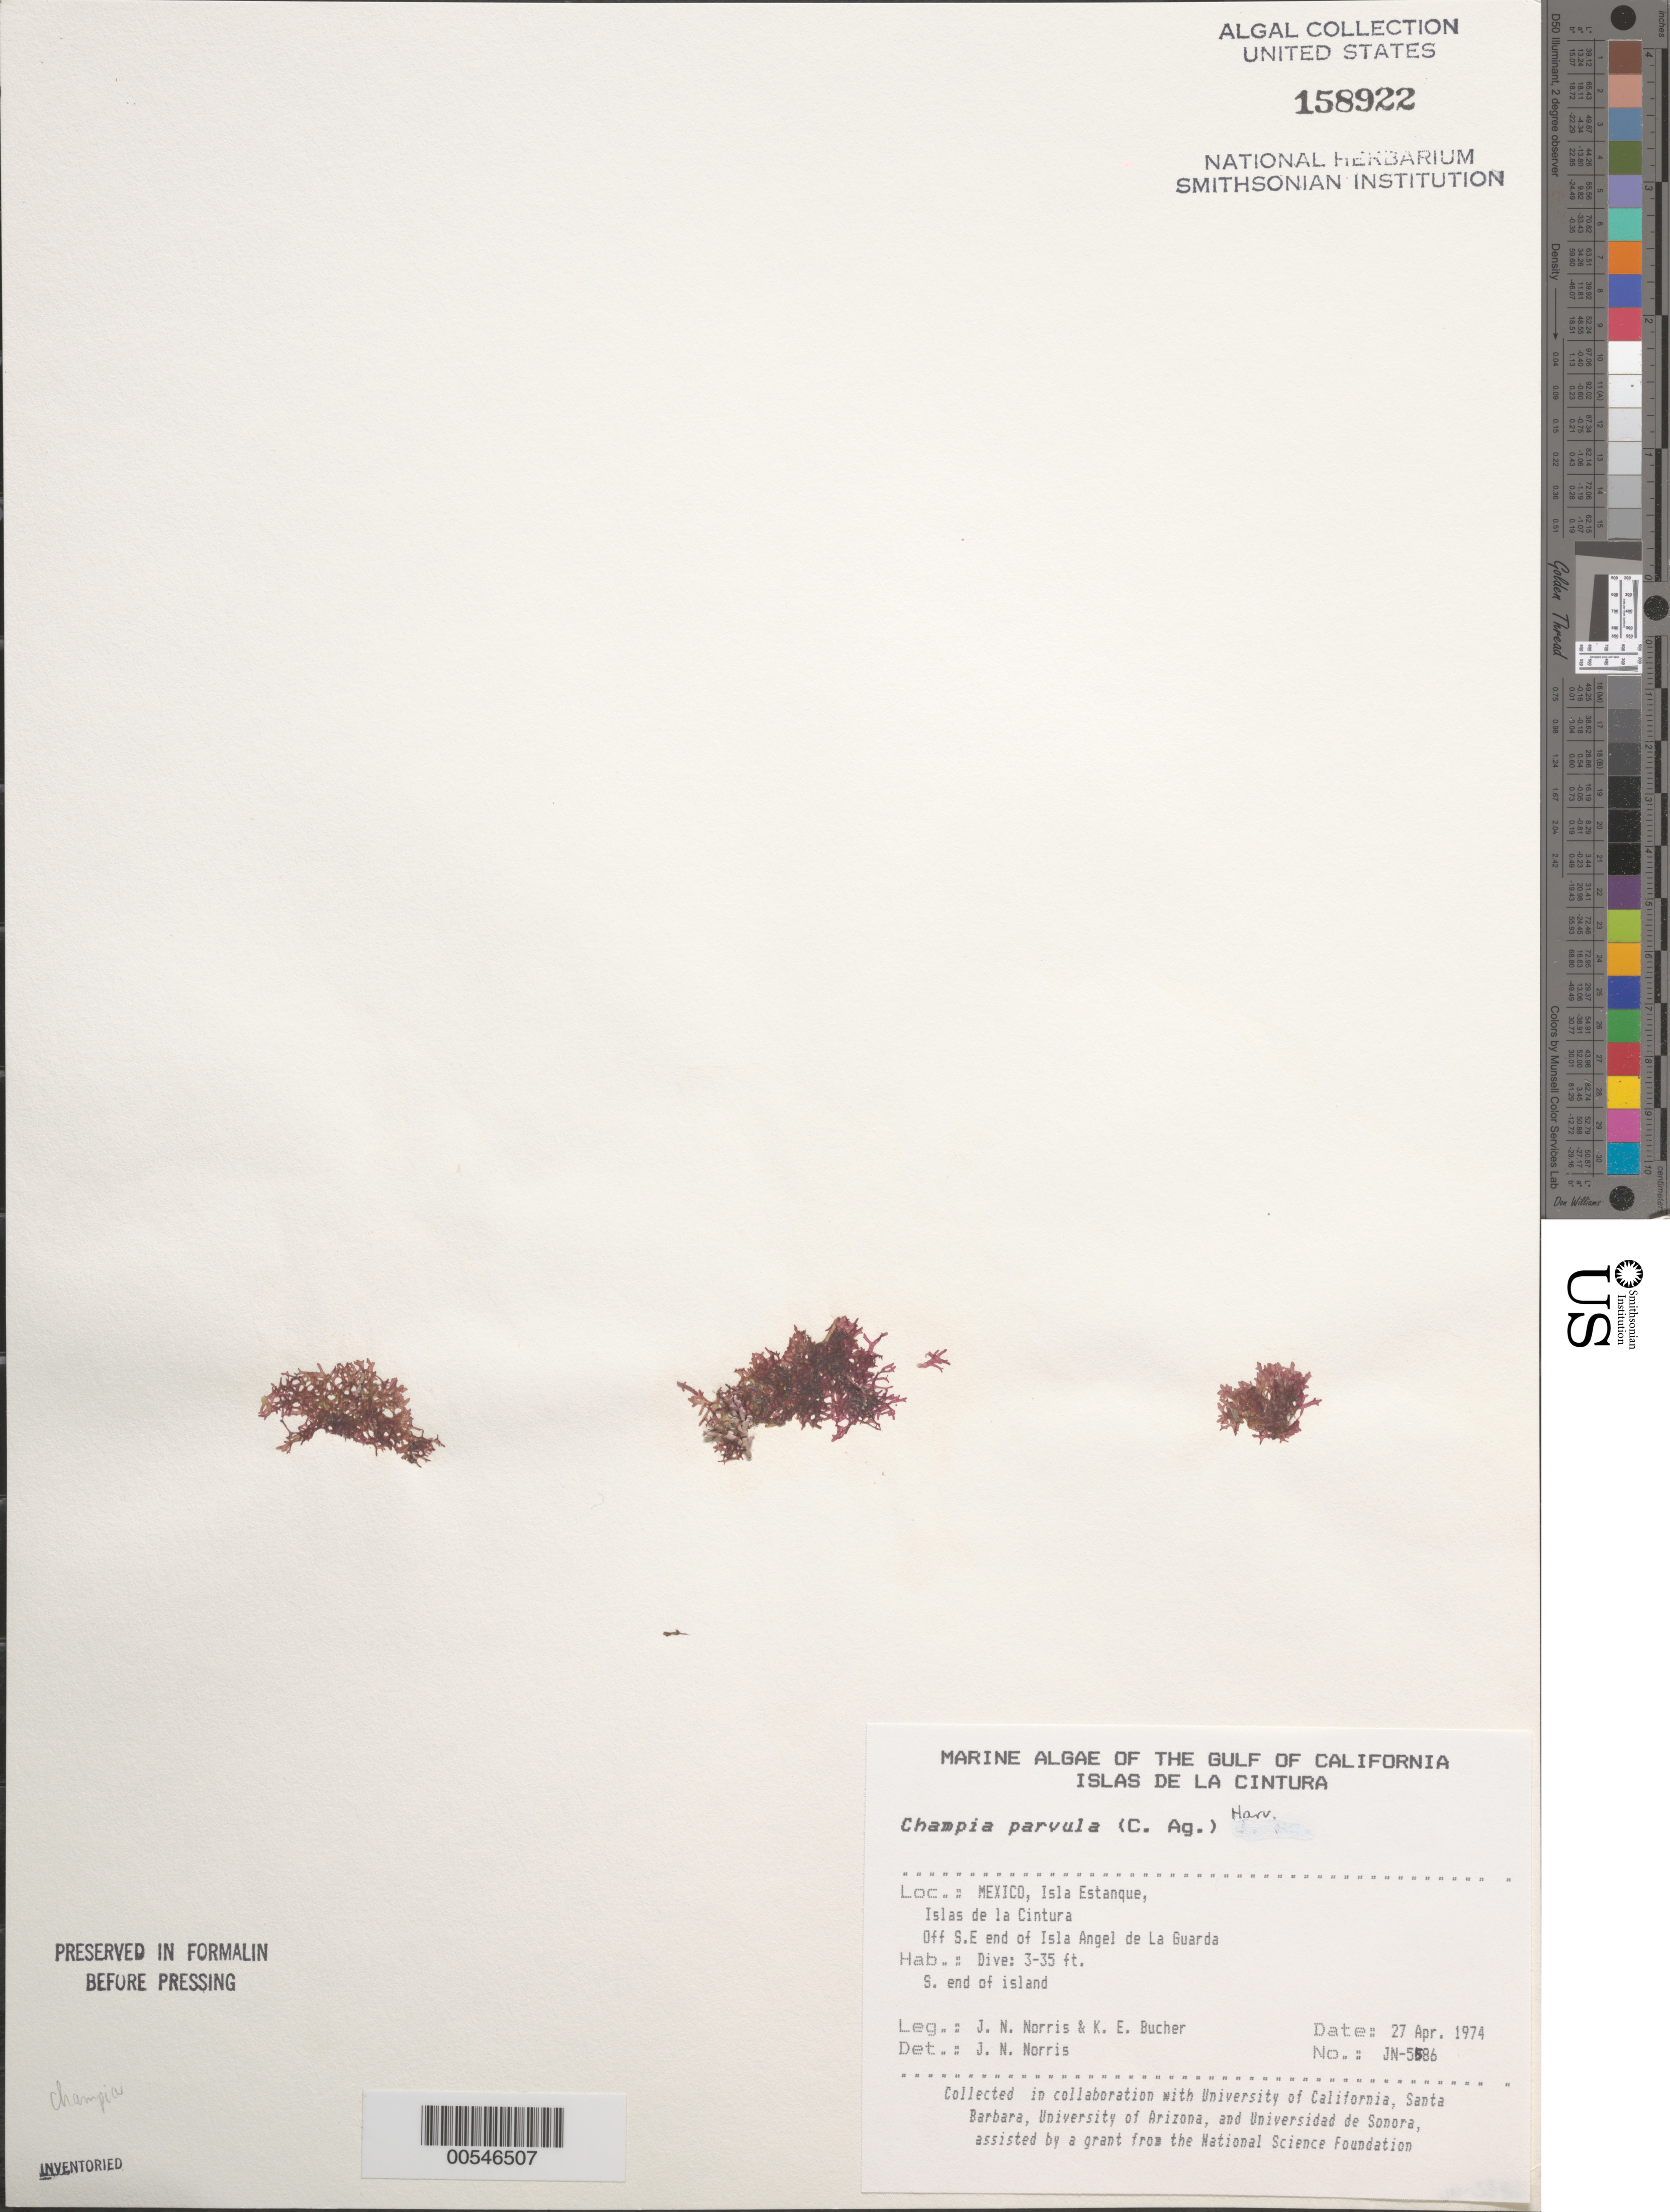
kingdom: Plantae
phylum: Rhodophyta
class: Florideophyceae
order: Rhodymeniales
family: Champiaceae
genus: Champia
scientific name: Champia parvula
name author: (C. Agardh) Harv.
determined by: Norris, James N.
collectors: J. N. Norris & K. E. Bucher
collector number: JN-5586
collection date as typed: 27 Apr 1974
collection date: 1974-04-27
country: Mexico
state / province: Baja California Norte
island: Isla Estanque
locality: Off Isla Angel de la Guarda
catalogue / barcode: US 158922